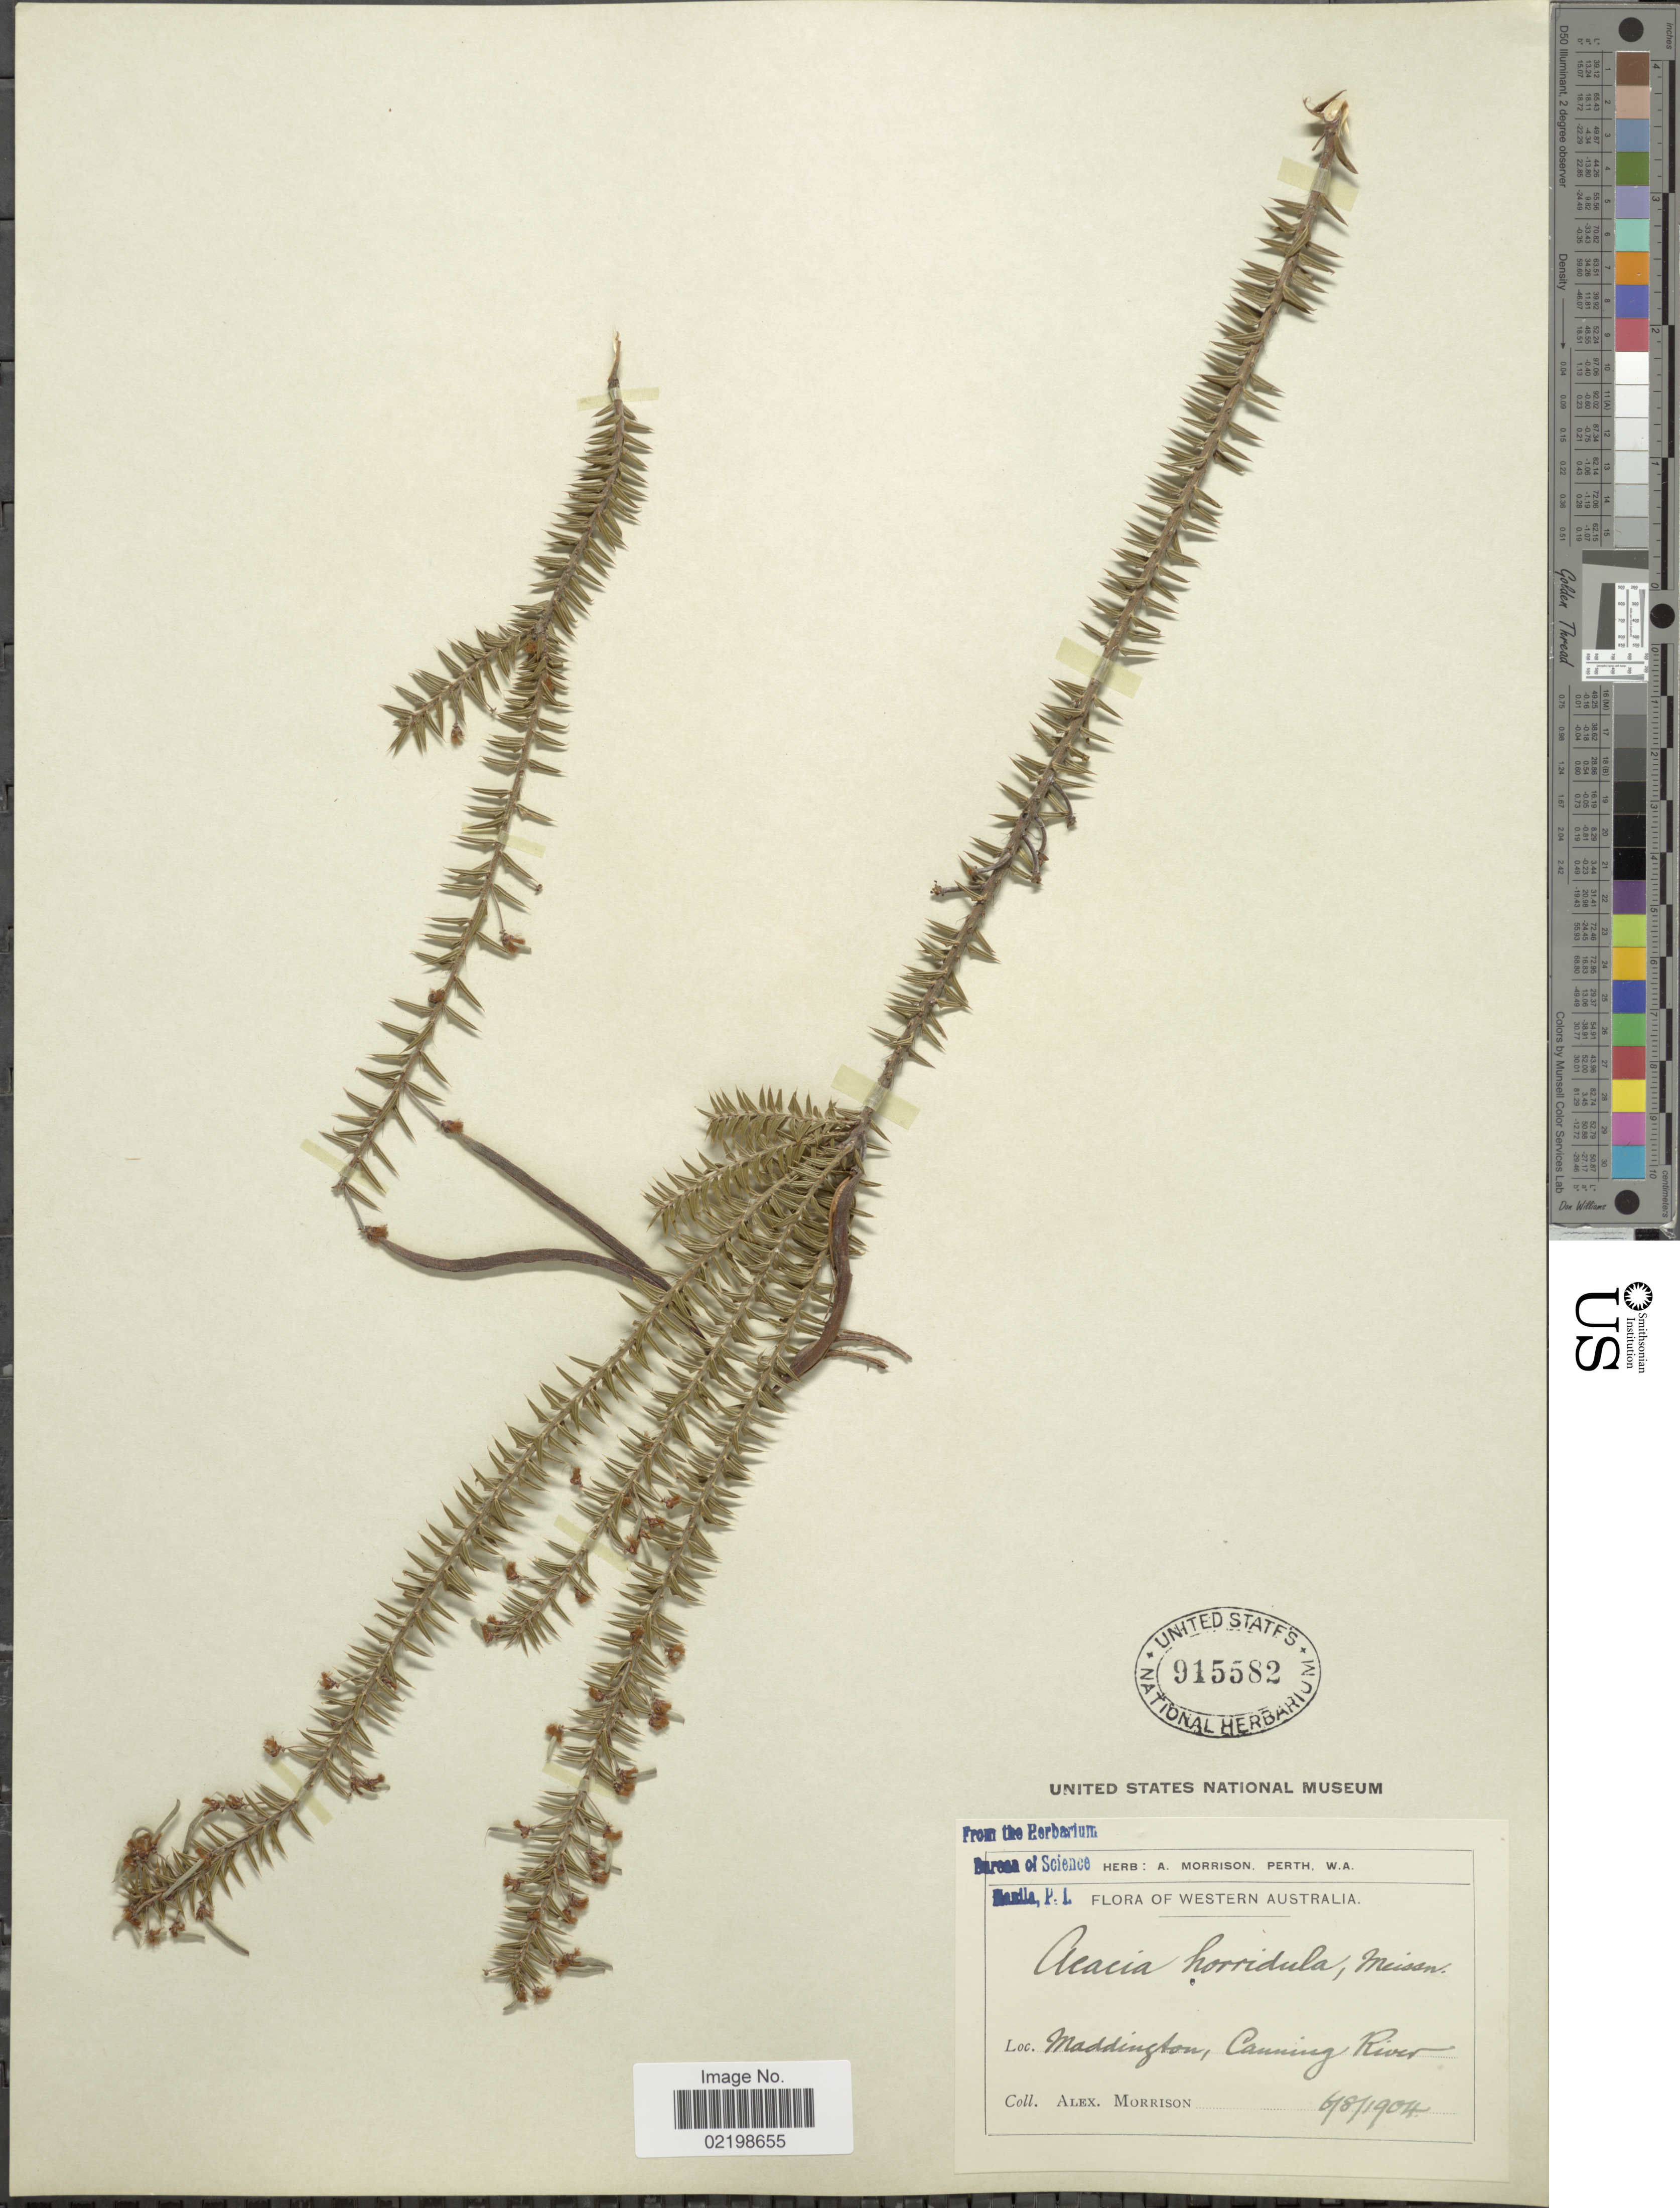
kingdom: Plantae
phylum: Tracheophyta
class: Magnoliopsida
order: Fabales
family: Fabaceae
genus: Acacia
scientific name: Acacia horridula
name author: Meissner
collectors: A. Morrison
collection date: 1904-08-06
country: Australia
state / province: Western Australia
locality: Maddington, Canning River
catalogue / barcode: US 915582